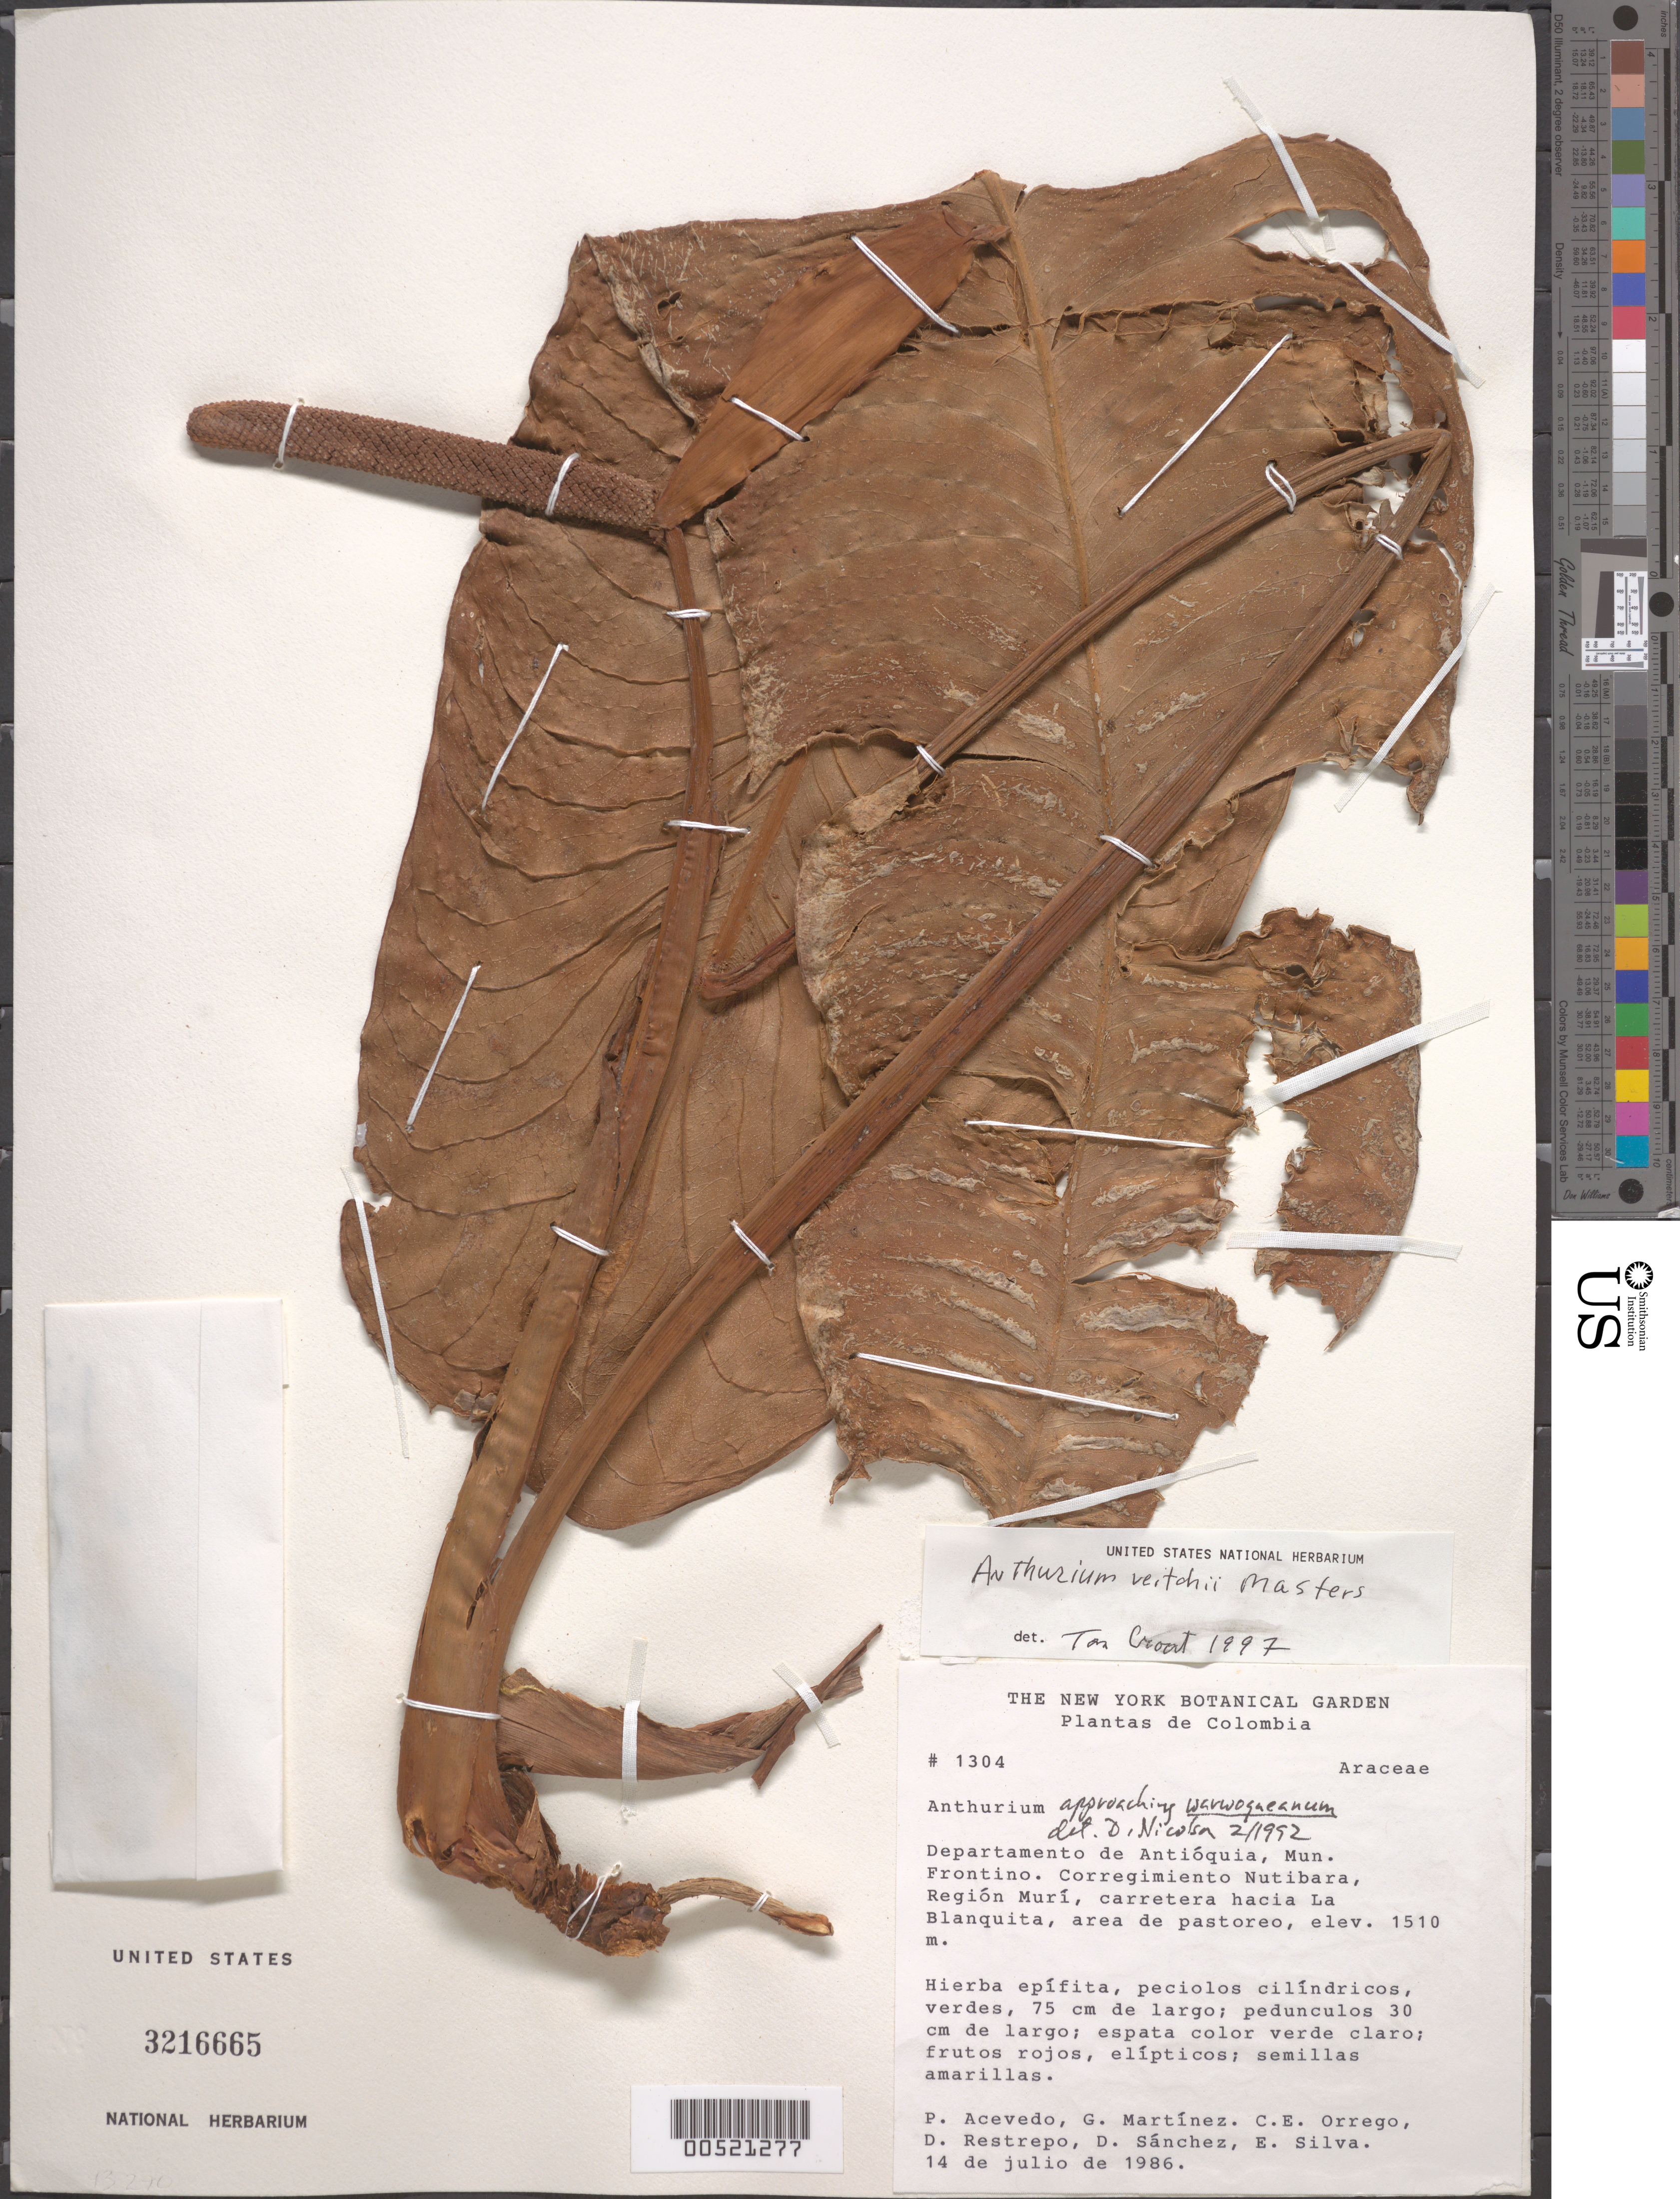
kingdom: Plantae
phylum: Tracheophyta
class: Liliopsida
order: Alismatales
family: Araceae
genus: Anthurium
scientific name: Anthurium veitchii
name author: Mast.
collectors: P. Acevedo-Rodr., G. Martinez, C. Orrego, D. Restrepo & et al.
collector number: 1304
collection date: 1986-07-14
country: Colombia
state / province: Antioquia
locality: Departamento de Antióquia, Mun. Frontino. Corregimiento Nutibara, Región Murí, carretera hacia La Blanquita, area de pastoreo.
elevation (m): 1510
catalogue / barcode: US 3216665